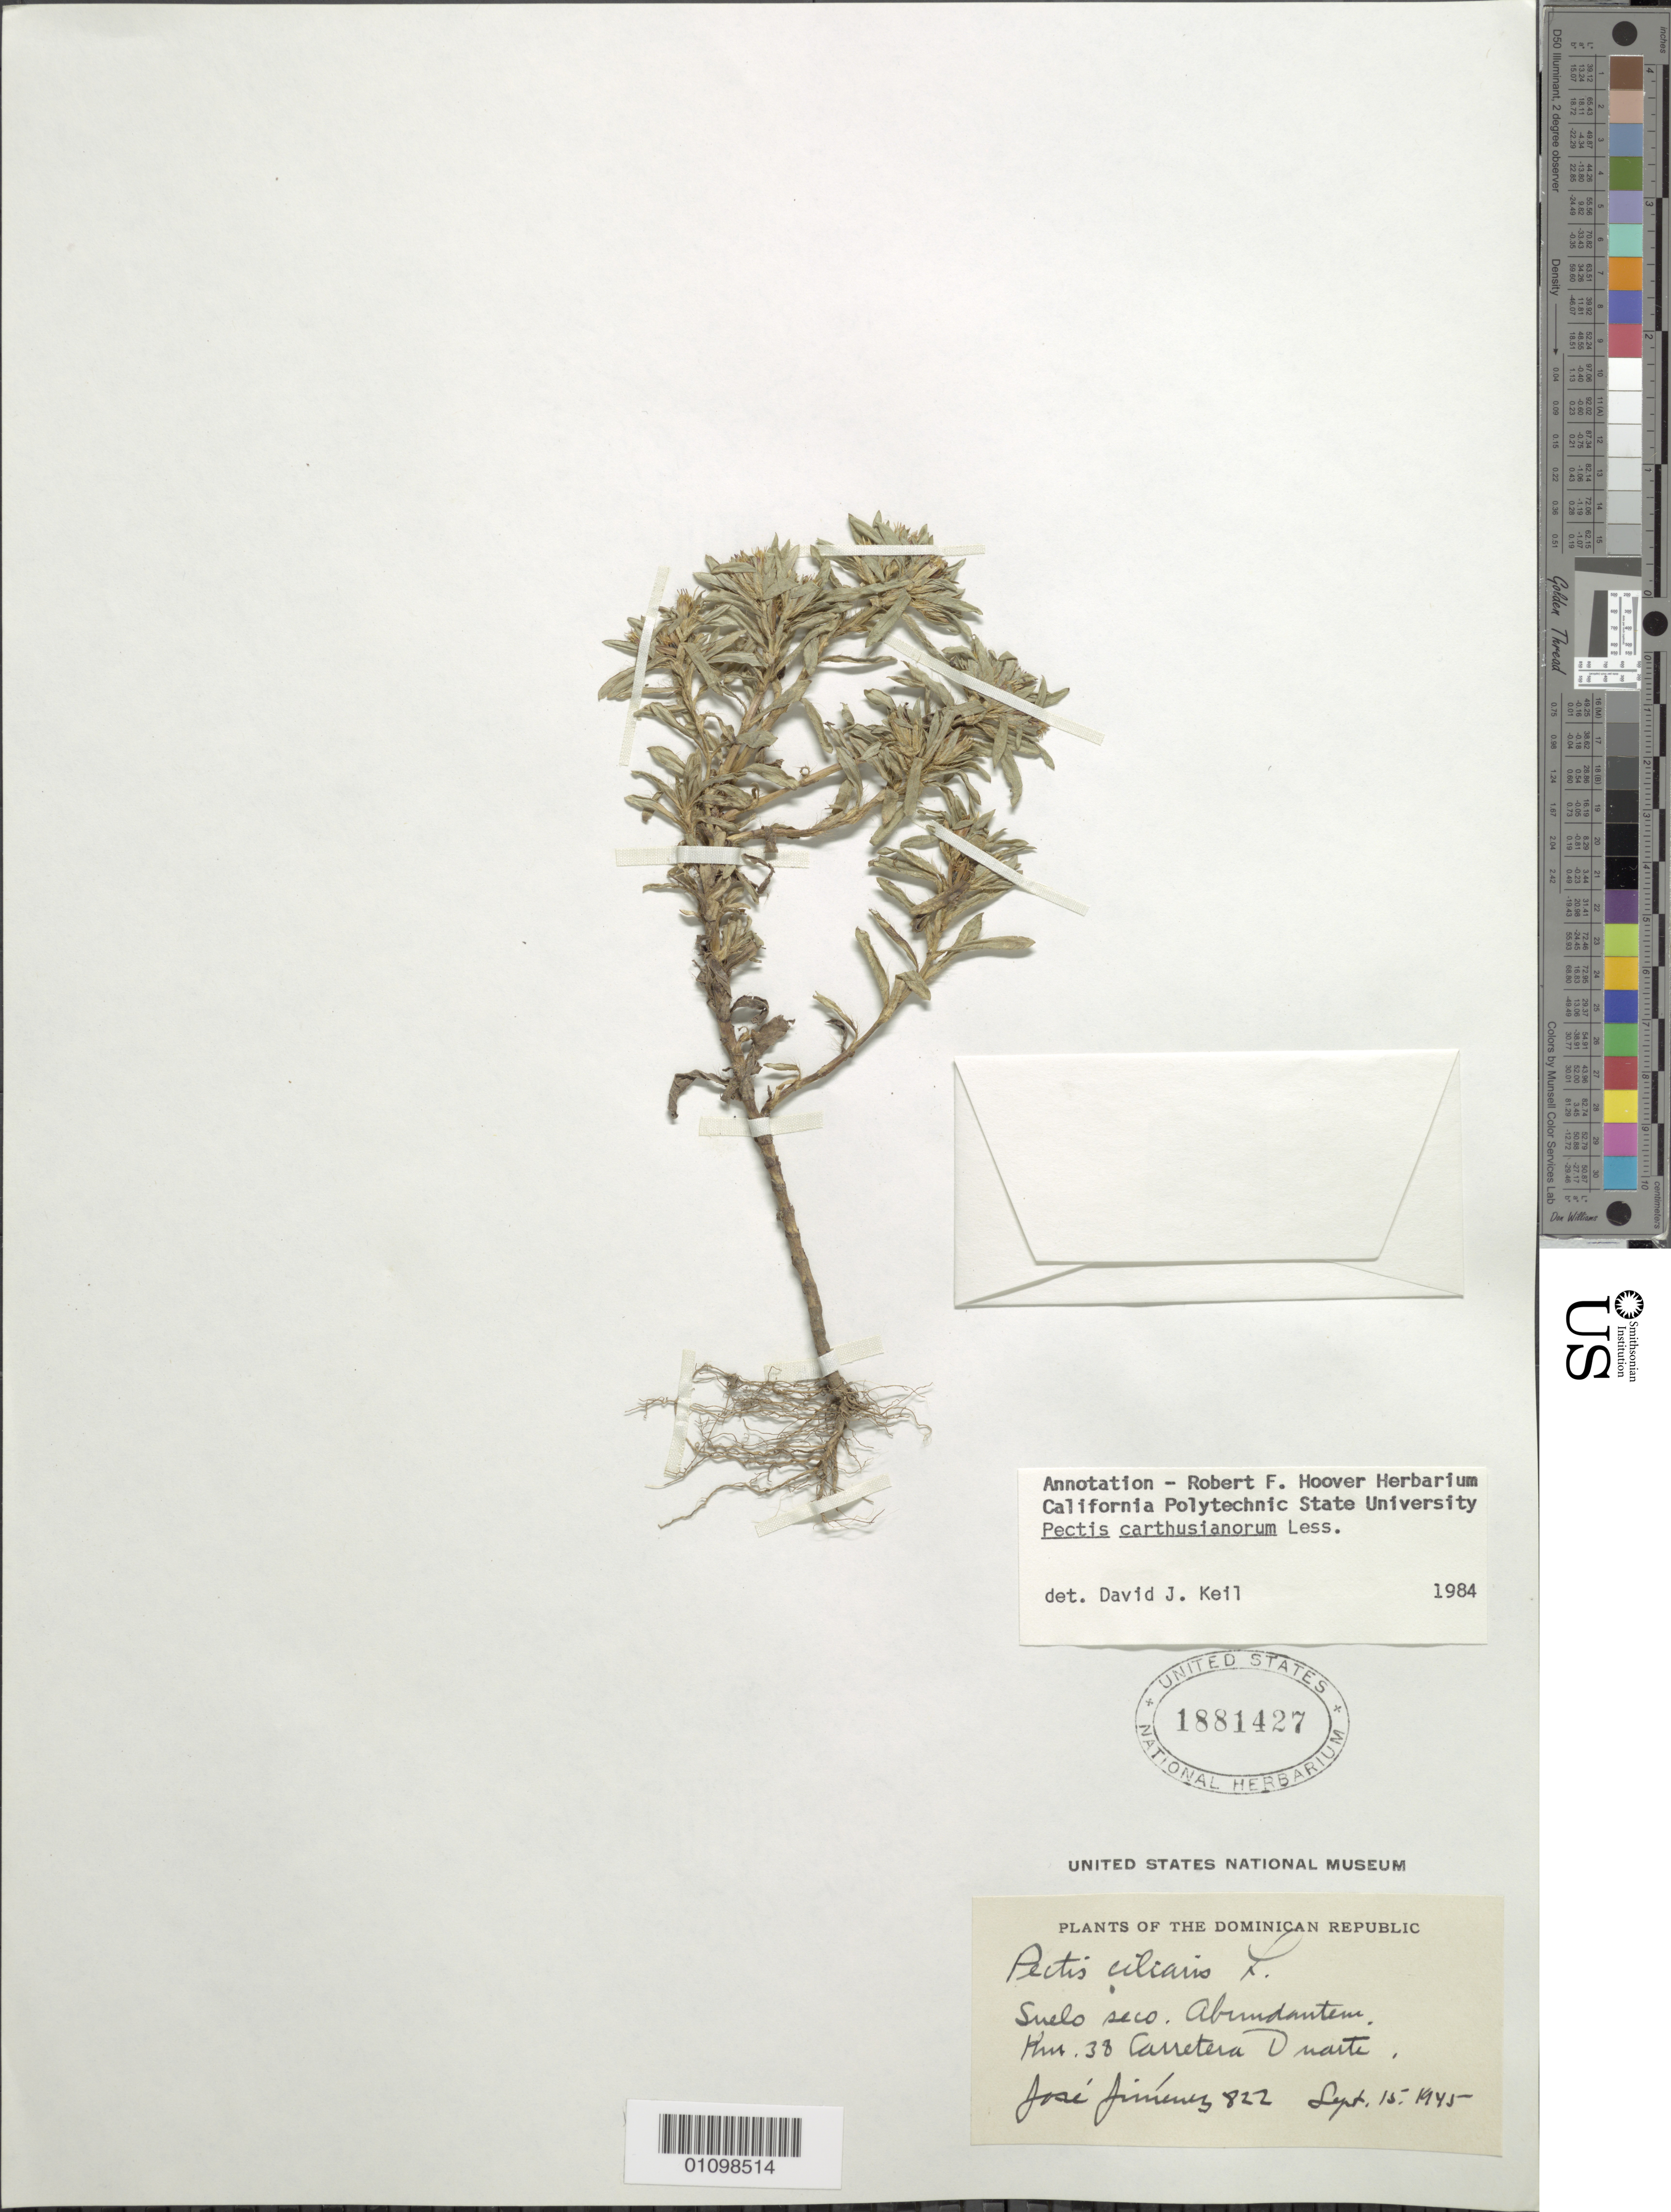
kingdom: Plantae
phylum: Tracheophyta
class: Magnoliopsida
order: Asterales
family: Asteraceae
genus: Pectis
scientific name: Pectis carthusianorum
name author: Less.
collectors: J. J. Jiménez Almonte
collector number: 822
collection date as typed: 15 Sep 1945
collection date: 1945-09-15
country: Dominican Republic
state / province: Duarte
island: Hispaniola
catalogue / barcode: US 1881427